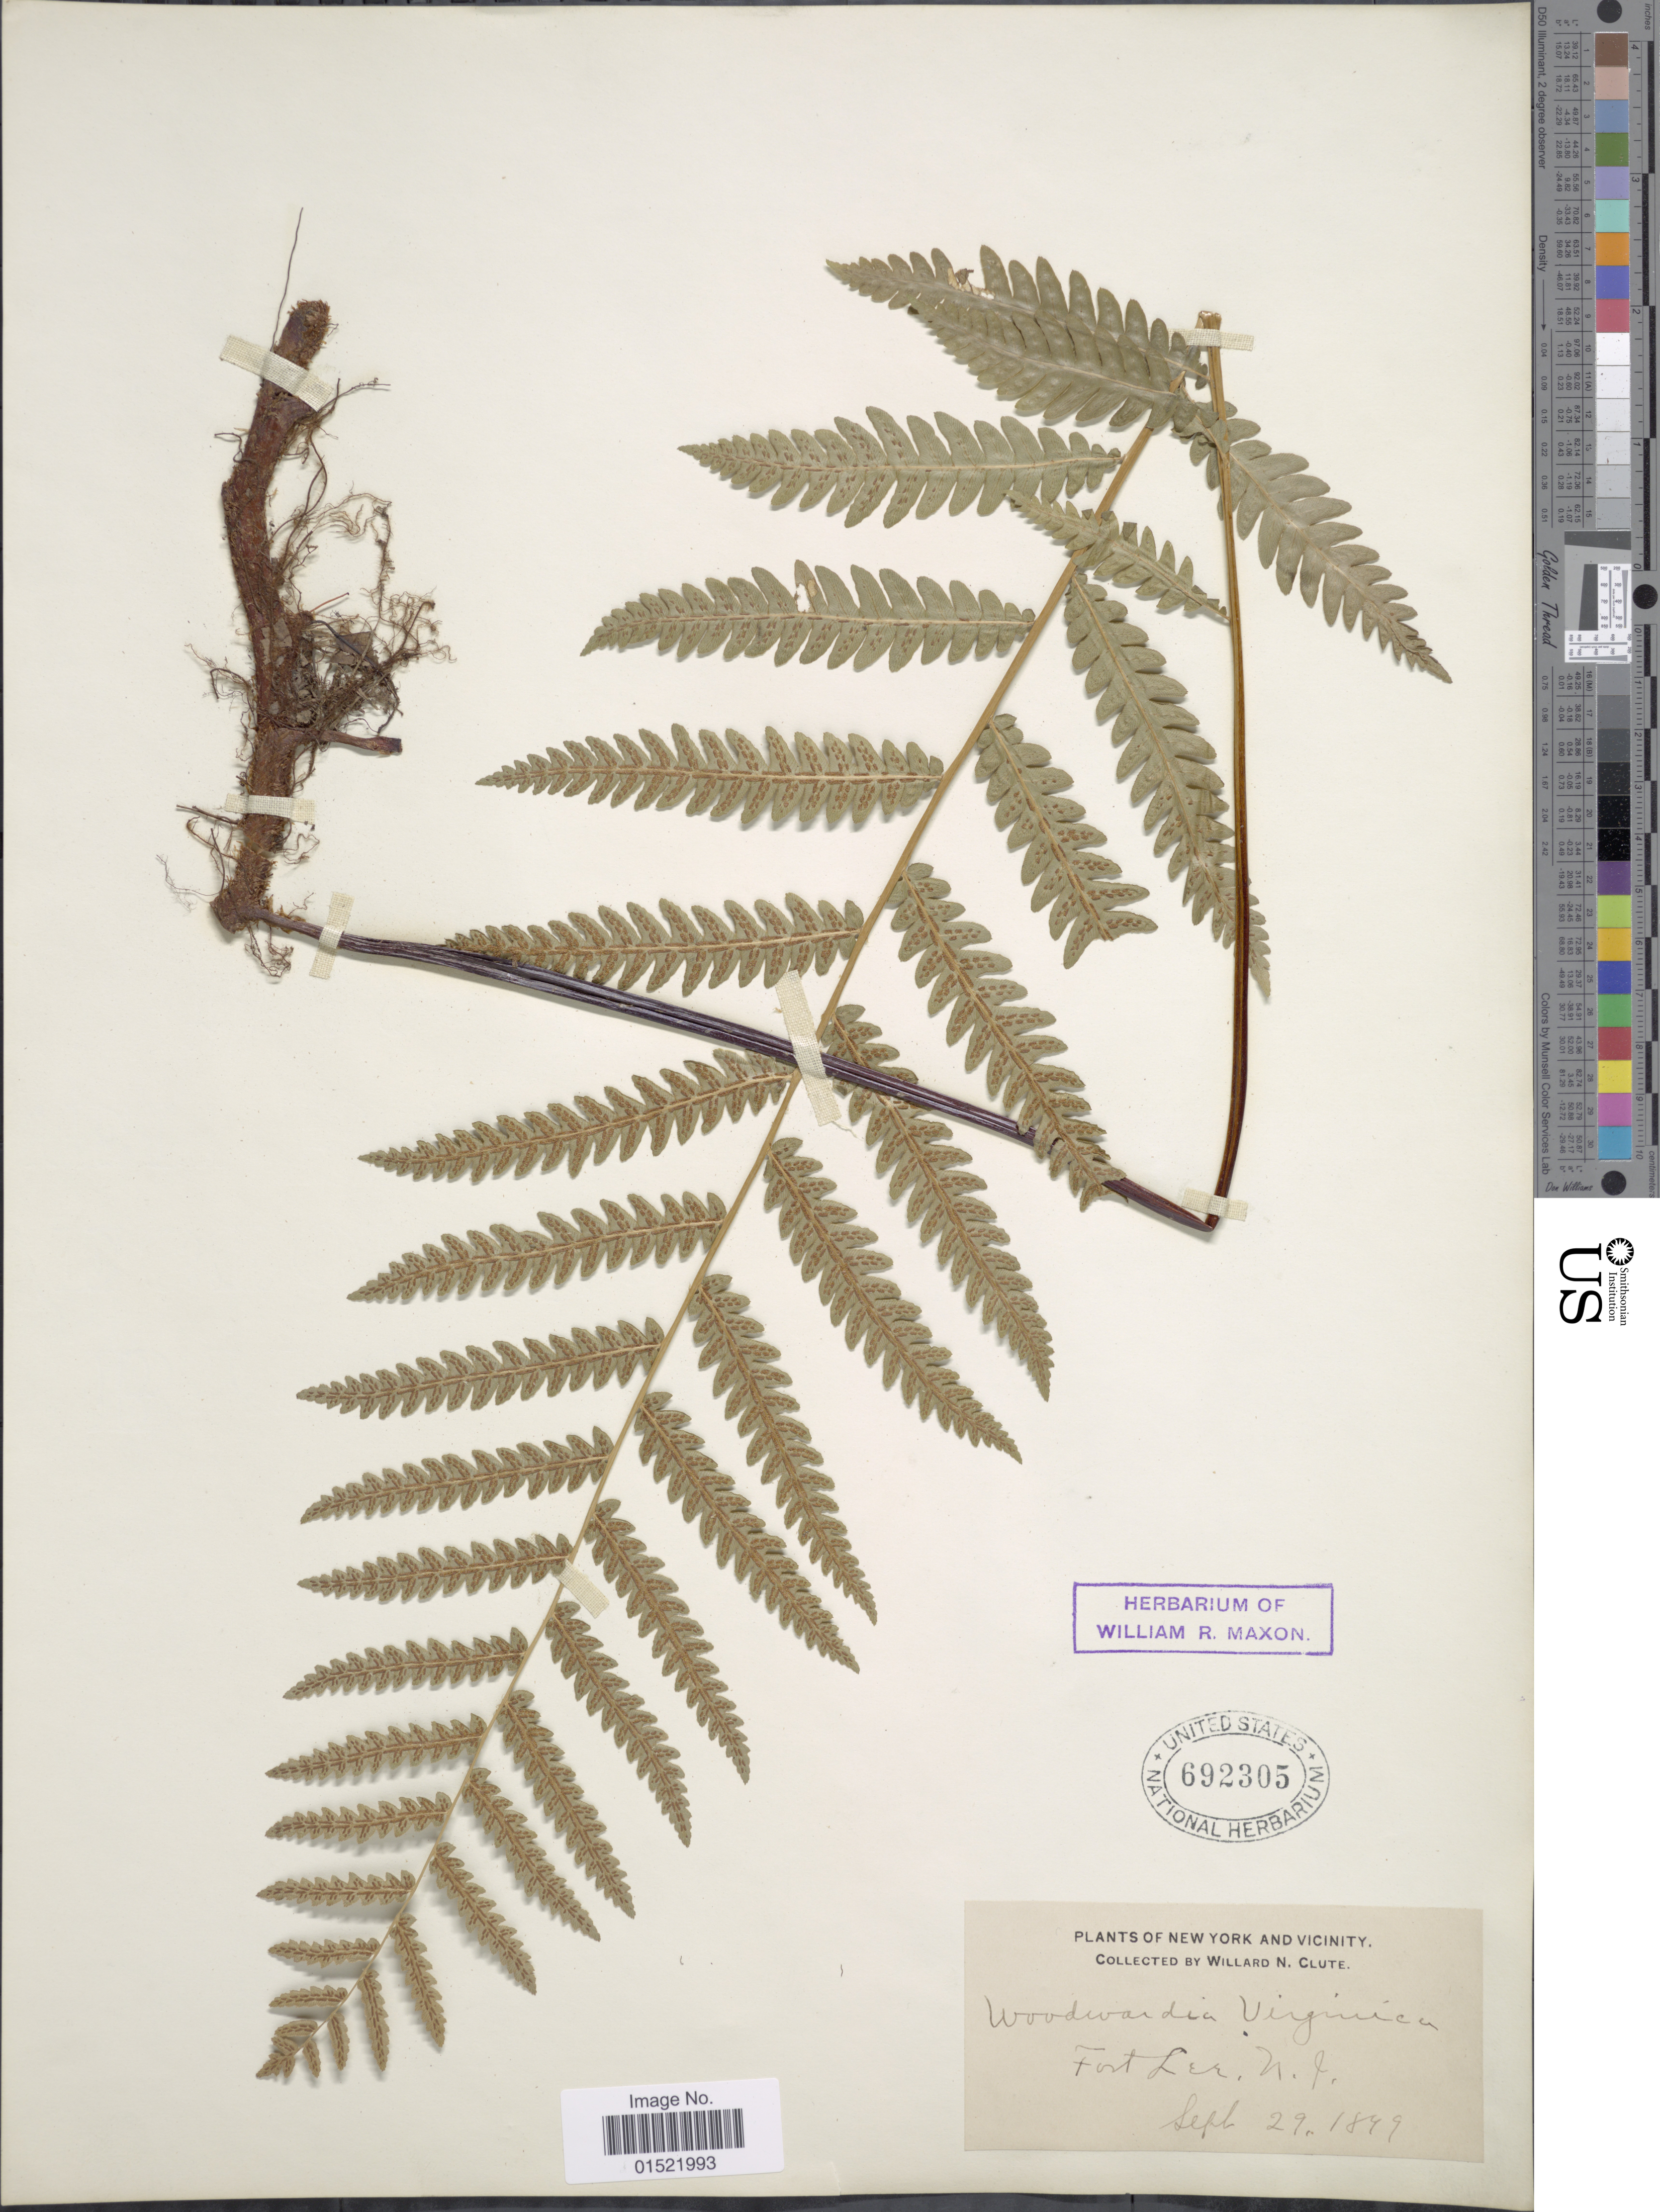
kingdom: Plantae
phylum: Tracheophyta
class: Polypodiopsida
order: Polypodiales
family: Blechnaceae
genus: Woodwardia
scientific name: Woodwardia virginica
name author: (L.) R.M. Sm.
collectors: W. N. Clute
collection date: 1899-09-29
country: United States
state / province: New Jersey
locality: Fort Ler, N. J.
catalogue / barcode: US 692305